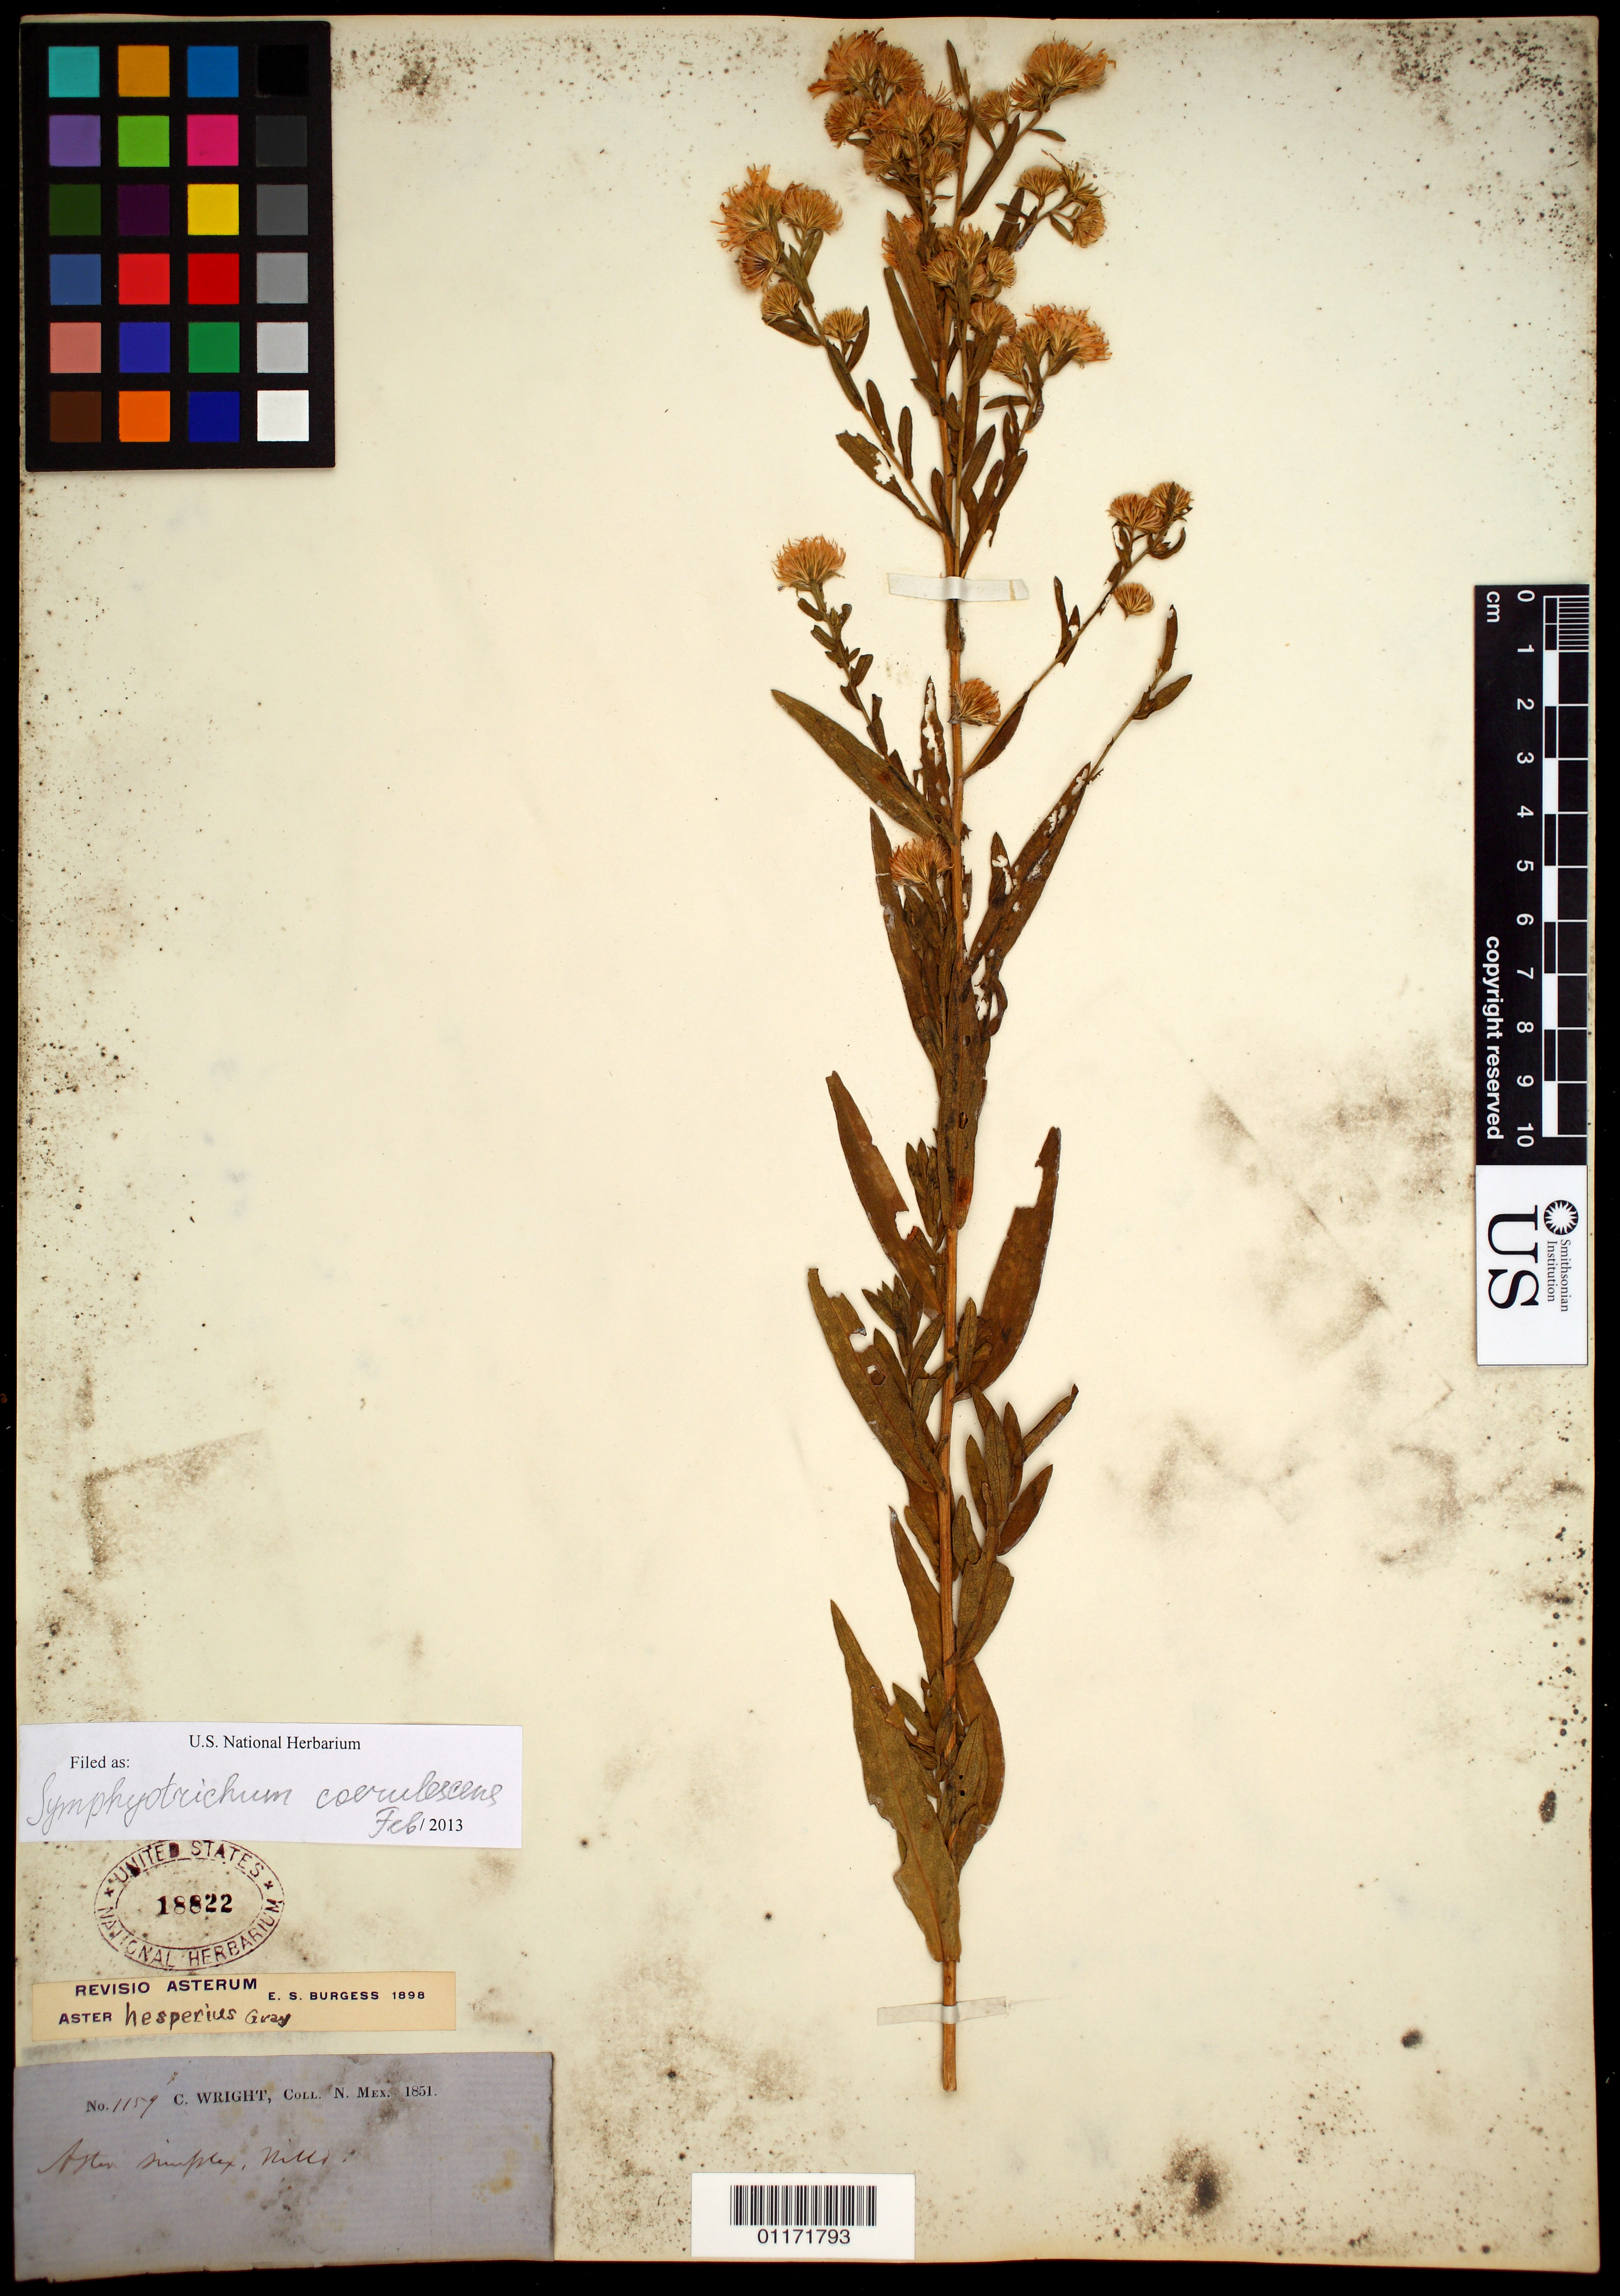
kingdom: Plantae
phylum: Tracheophyta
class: Magnoliopsida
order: Asterales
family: Asteraceae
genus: Symphyotrichum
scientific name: Symphyotrichum lanceolatum var. hesperium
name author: (A. Gray) G.L. Nesom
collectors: C. Wright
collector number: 1159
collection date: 1851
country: United States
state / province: New Mexico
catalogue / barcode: US 18822